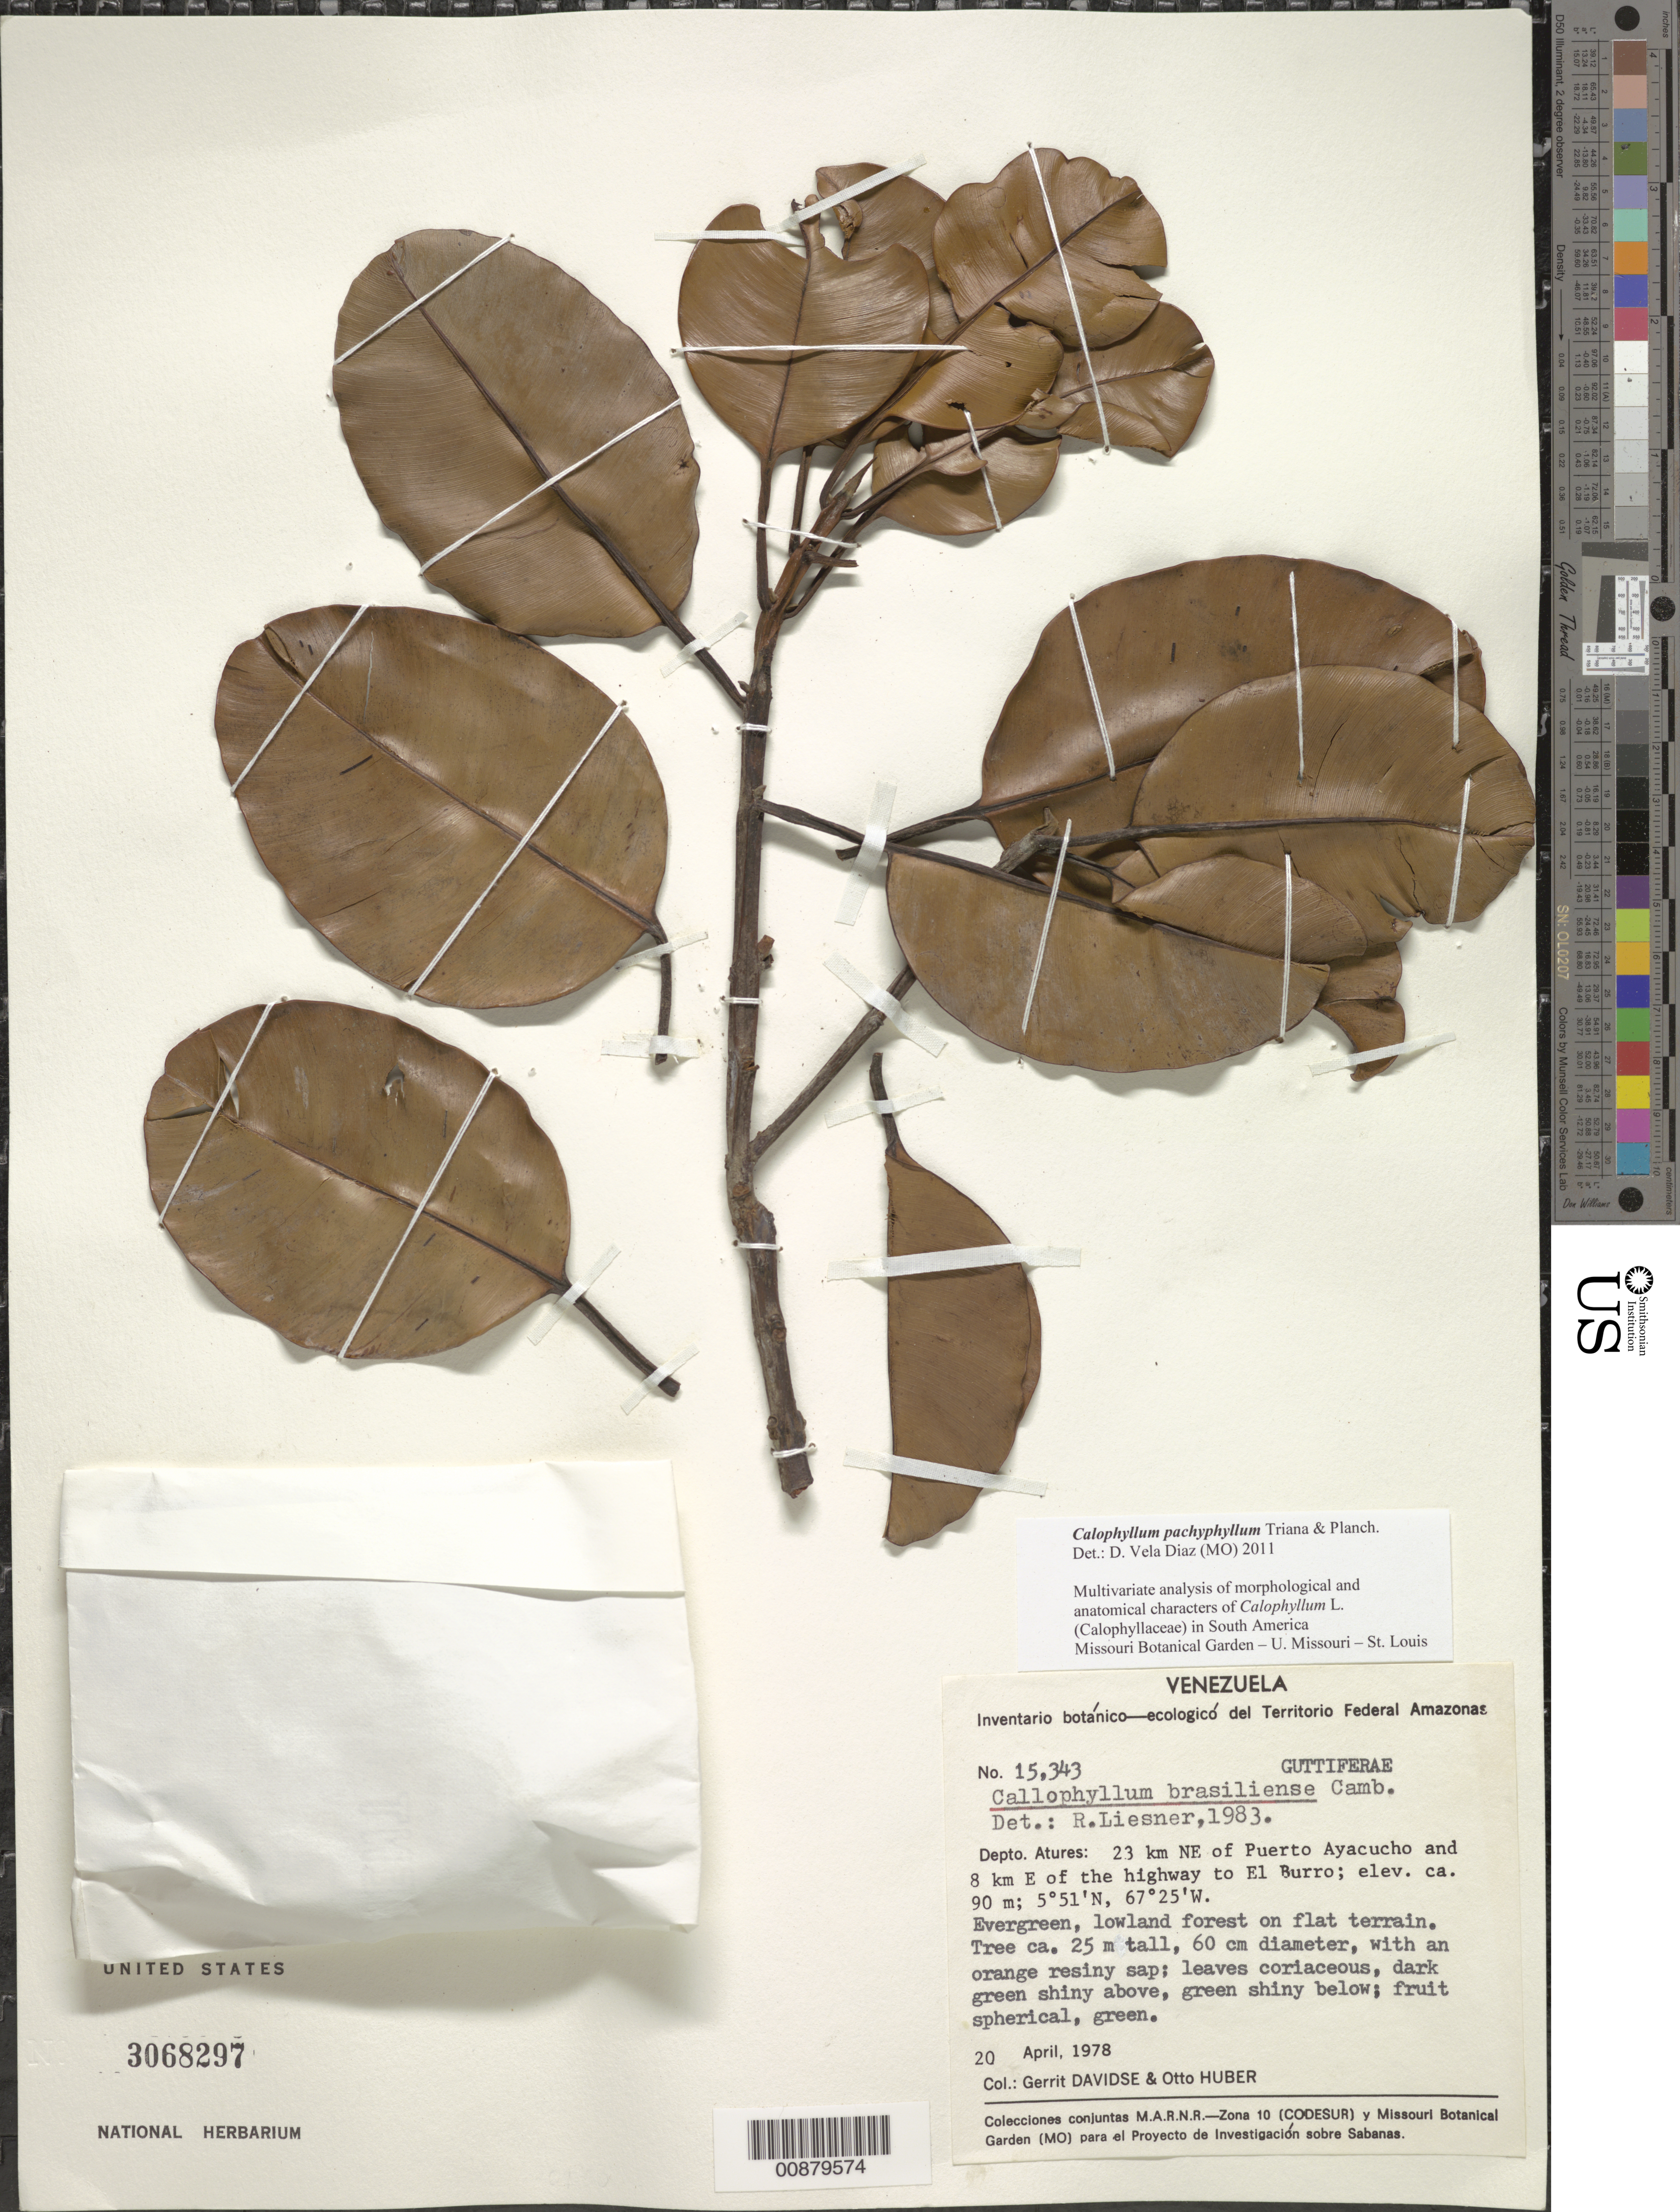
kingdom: Plantae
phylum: Tracheophyta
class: Magnoliopsida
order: Malpighiales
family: Calophyllaceae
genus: Calophyllum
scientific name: Calophyllum pachyphyllum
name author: Planch. & Triana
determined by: Vela Díaz, D.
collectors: G. Davidse & O. Huber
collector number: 15343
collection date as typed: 20-Apr-78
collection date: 1978-04-20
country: Venezuela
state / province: Amazonas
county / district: Atures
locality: Puerto Ayacucho, 23 km NE of, 8 km E of highway to El Burro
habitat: Evergreen, lowland forest on flat terrain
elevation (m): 90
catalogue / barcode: US 3068297